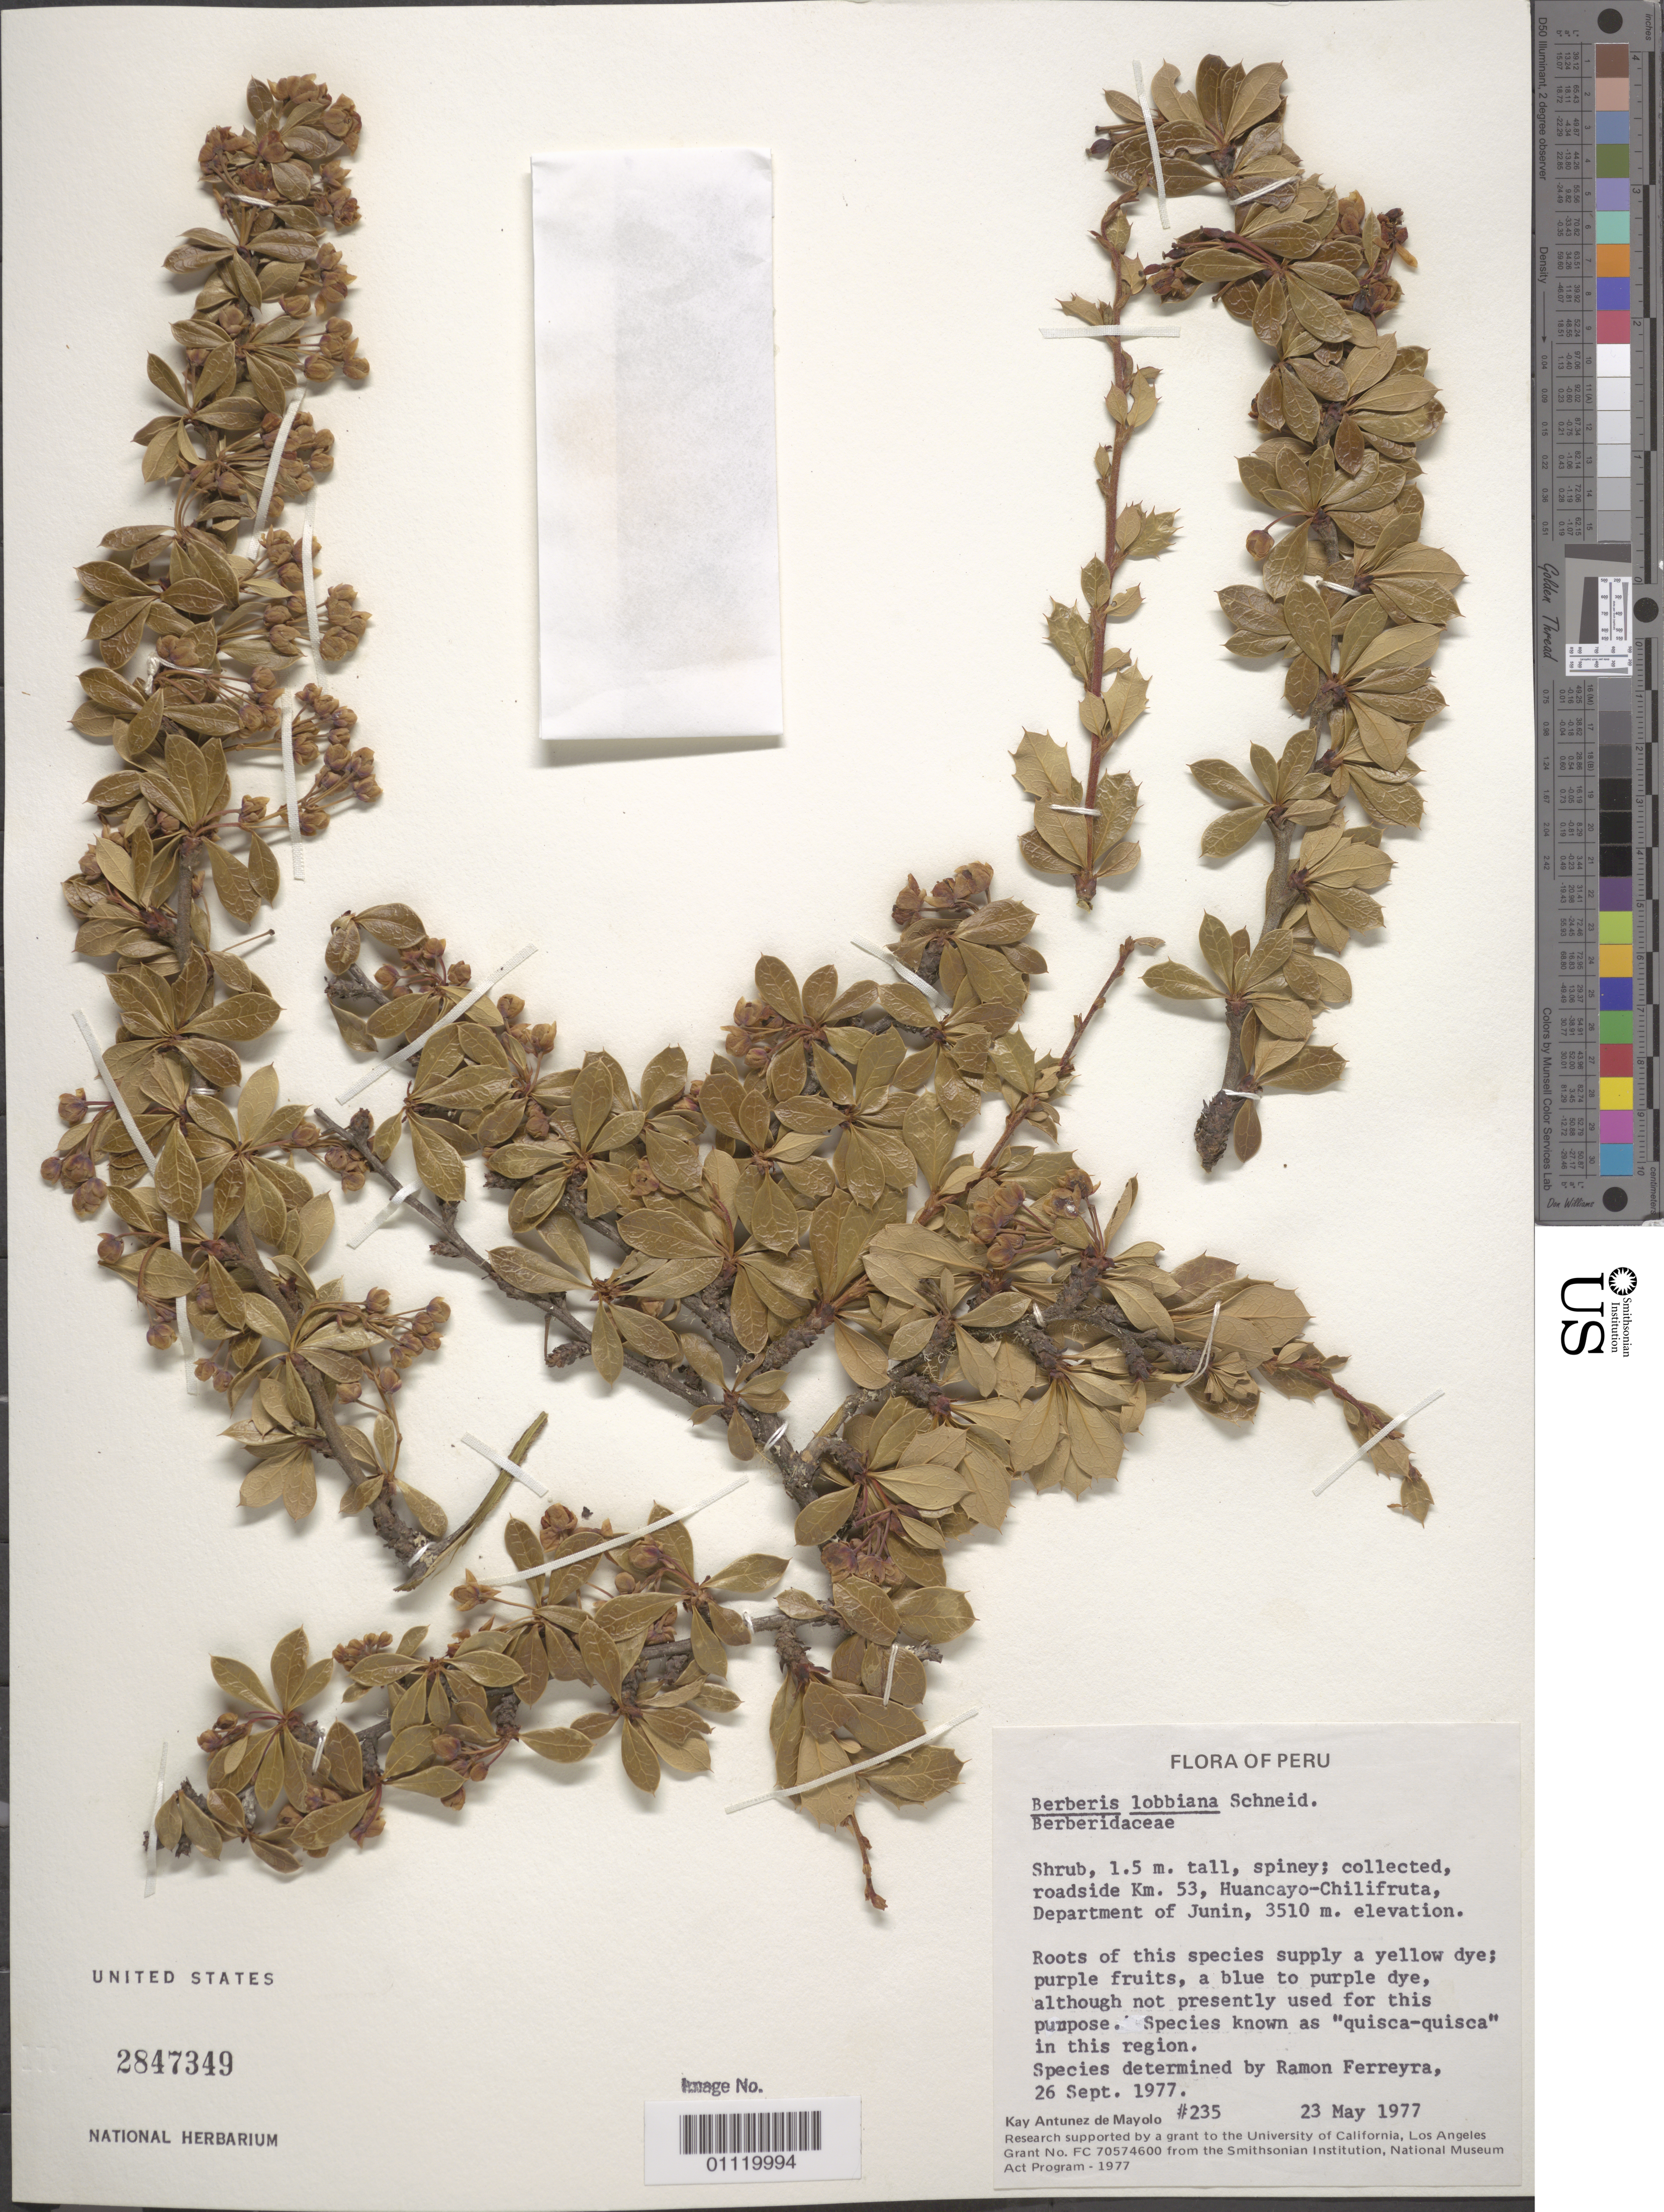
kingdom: Plantae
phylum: Tracheophyta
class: Magnoliopsida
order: Ranunculales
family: Berberidaceae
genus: Berberis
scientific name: Berberis lobbiana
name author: (C.K. Schneid.) C.K. Schneid.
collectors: K. Antunez de Mayolo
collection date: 1977-05-23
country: Peru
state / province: Junín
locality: Roadside Km. 53, Huancayo-Chilifruta.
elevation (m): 3510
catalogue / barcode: US 2847349